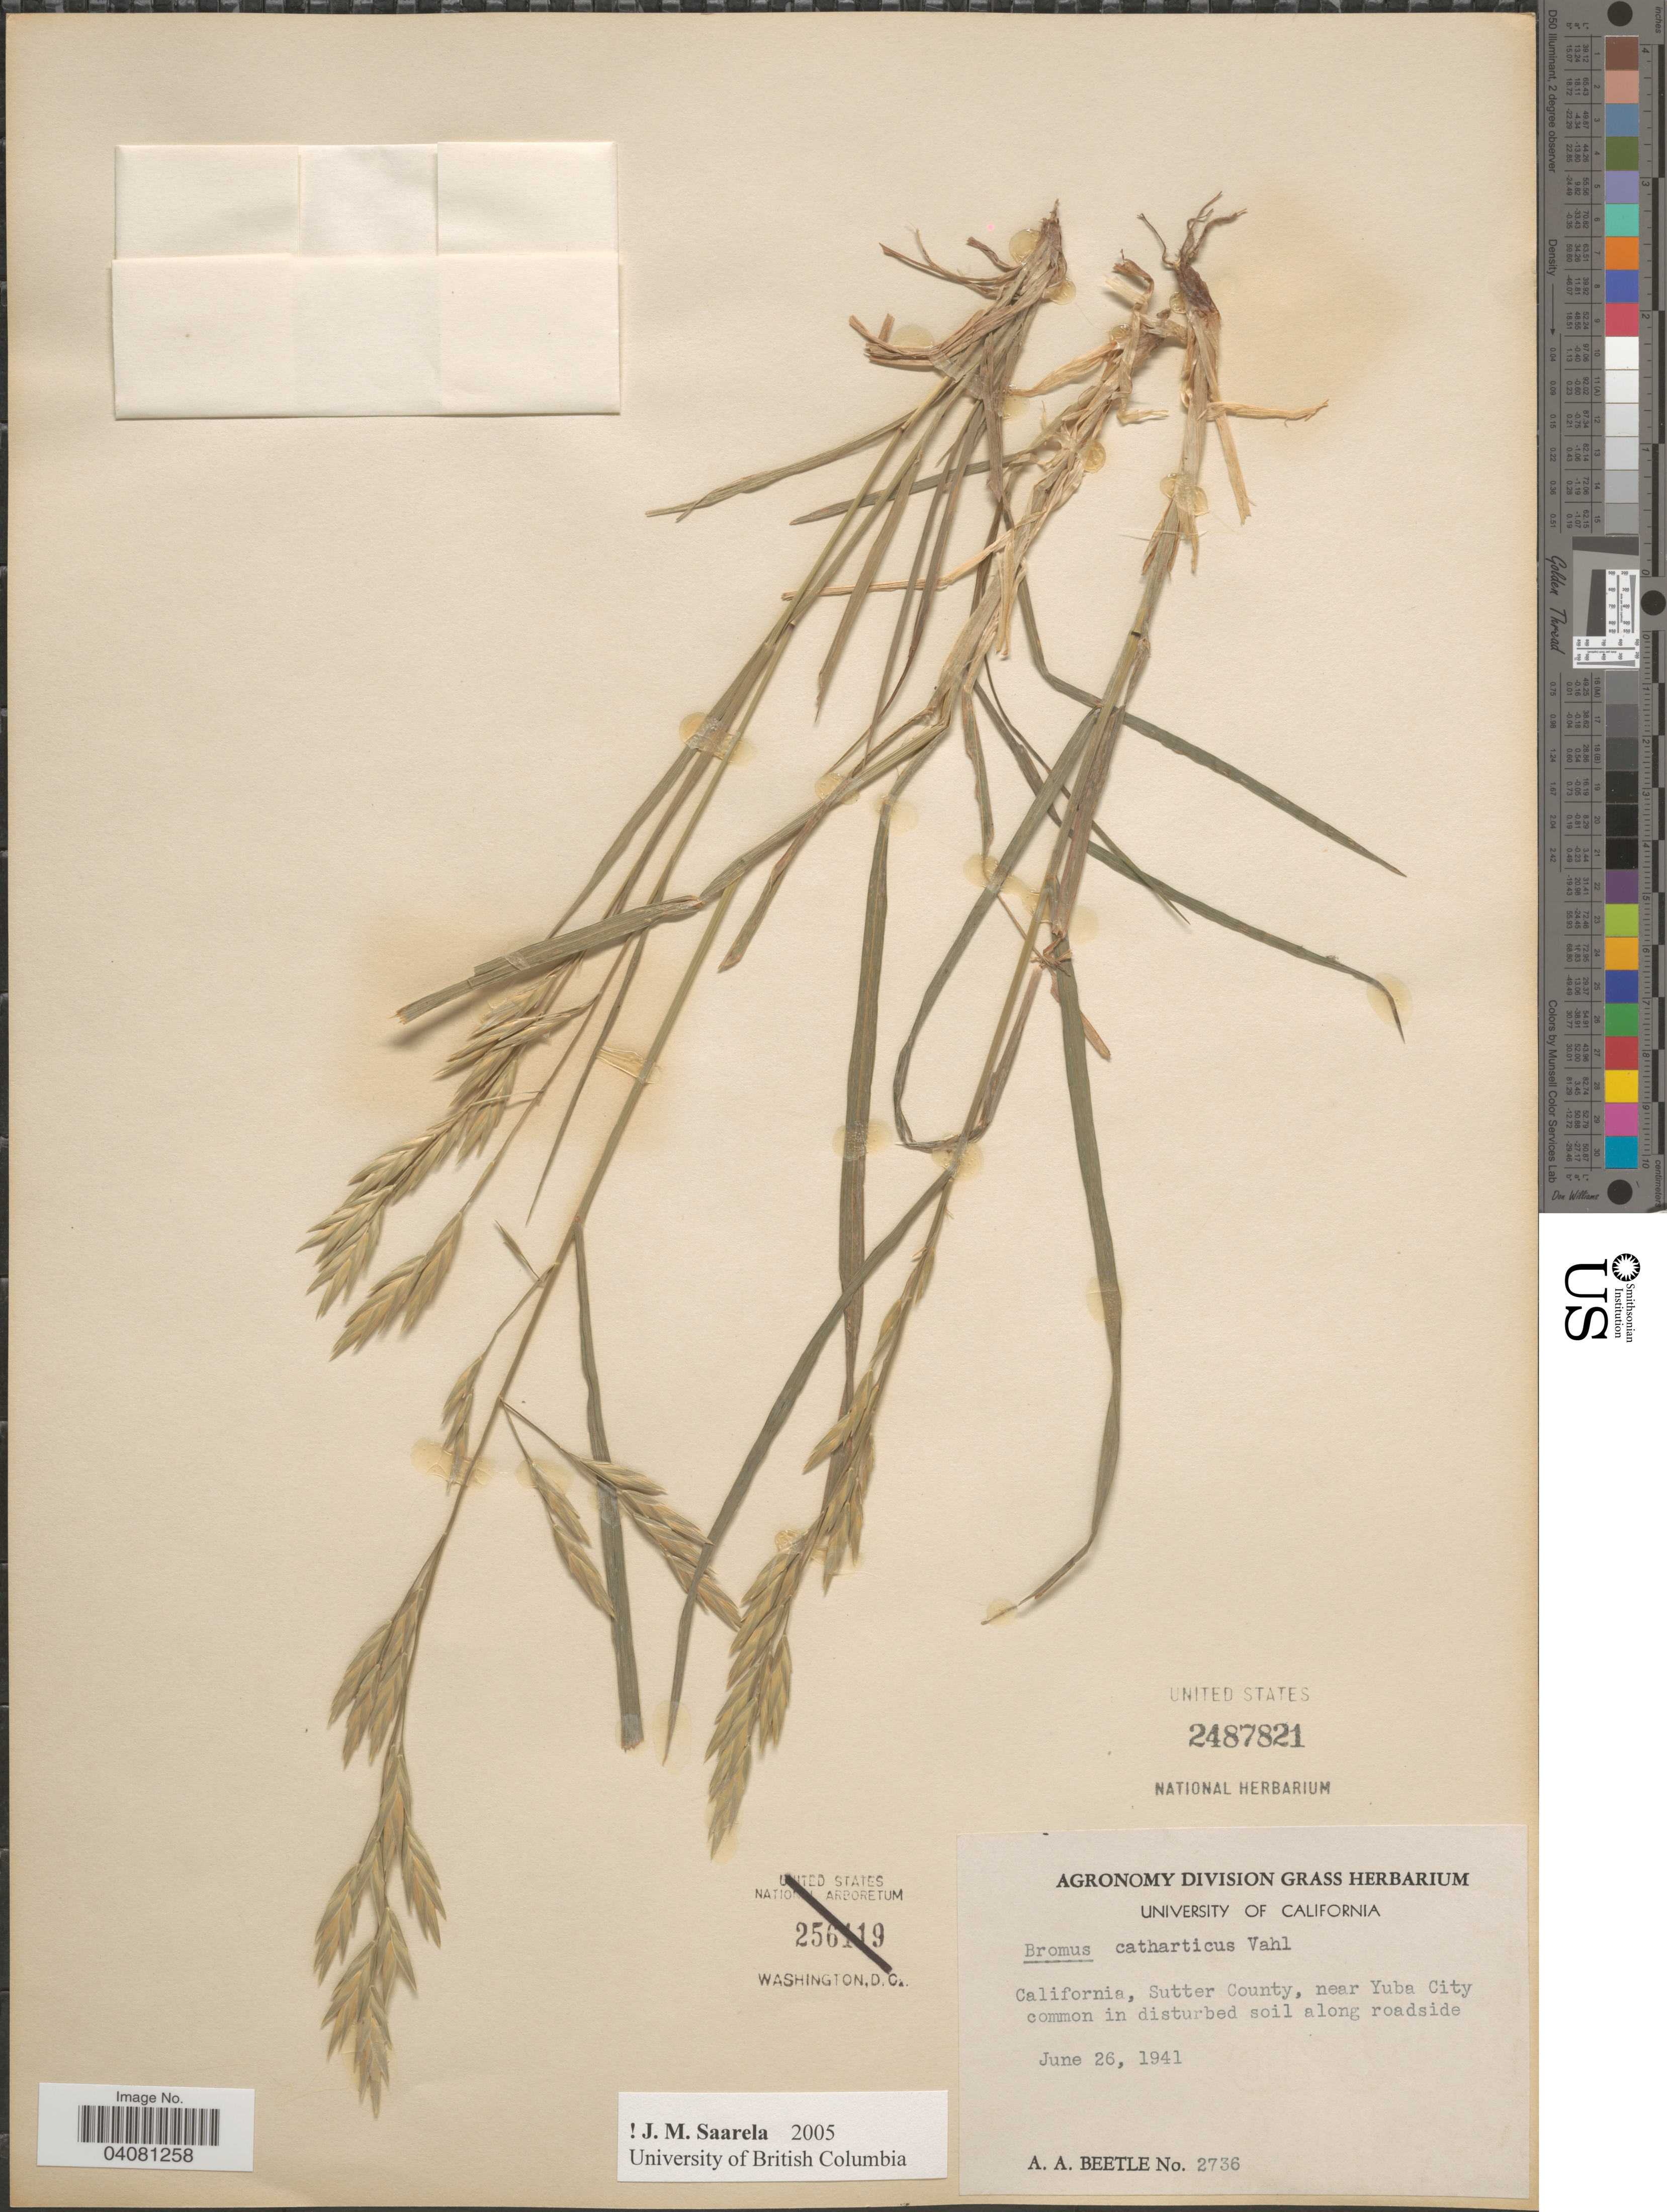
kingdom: Plantae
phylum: Tracheophyta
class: Liliopsida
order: Poales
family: Poaceae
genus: Bromus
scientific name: Bromus catharticus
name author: Vahl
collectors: A. A. Beetle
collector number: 2736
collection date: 1941-06-26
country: United States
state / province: California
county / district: Sutter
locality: Sutter County, near Yuba City.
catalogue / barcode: US 2487821